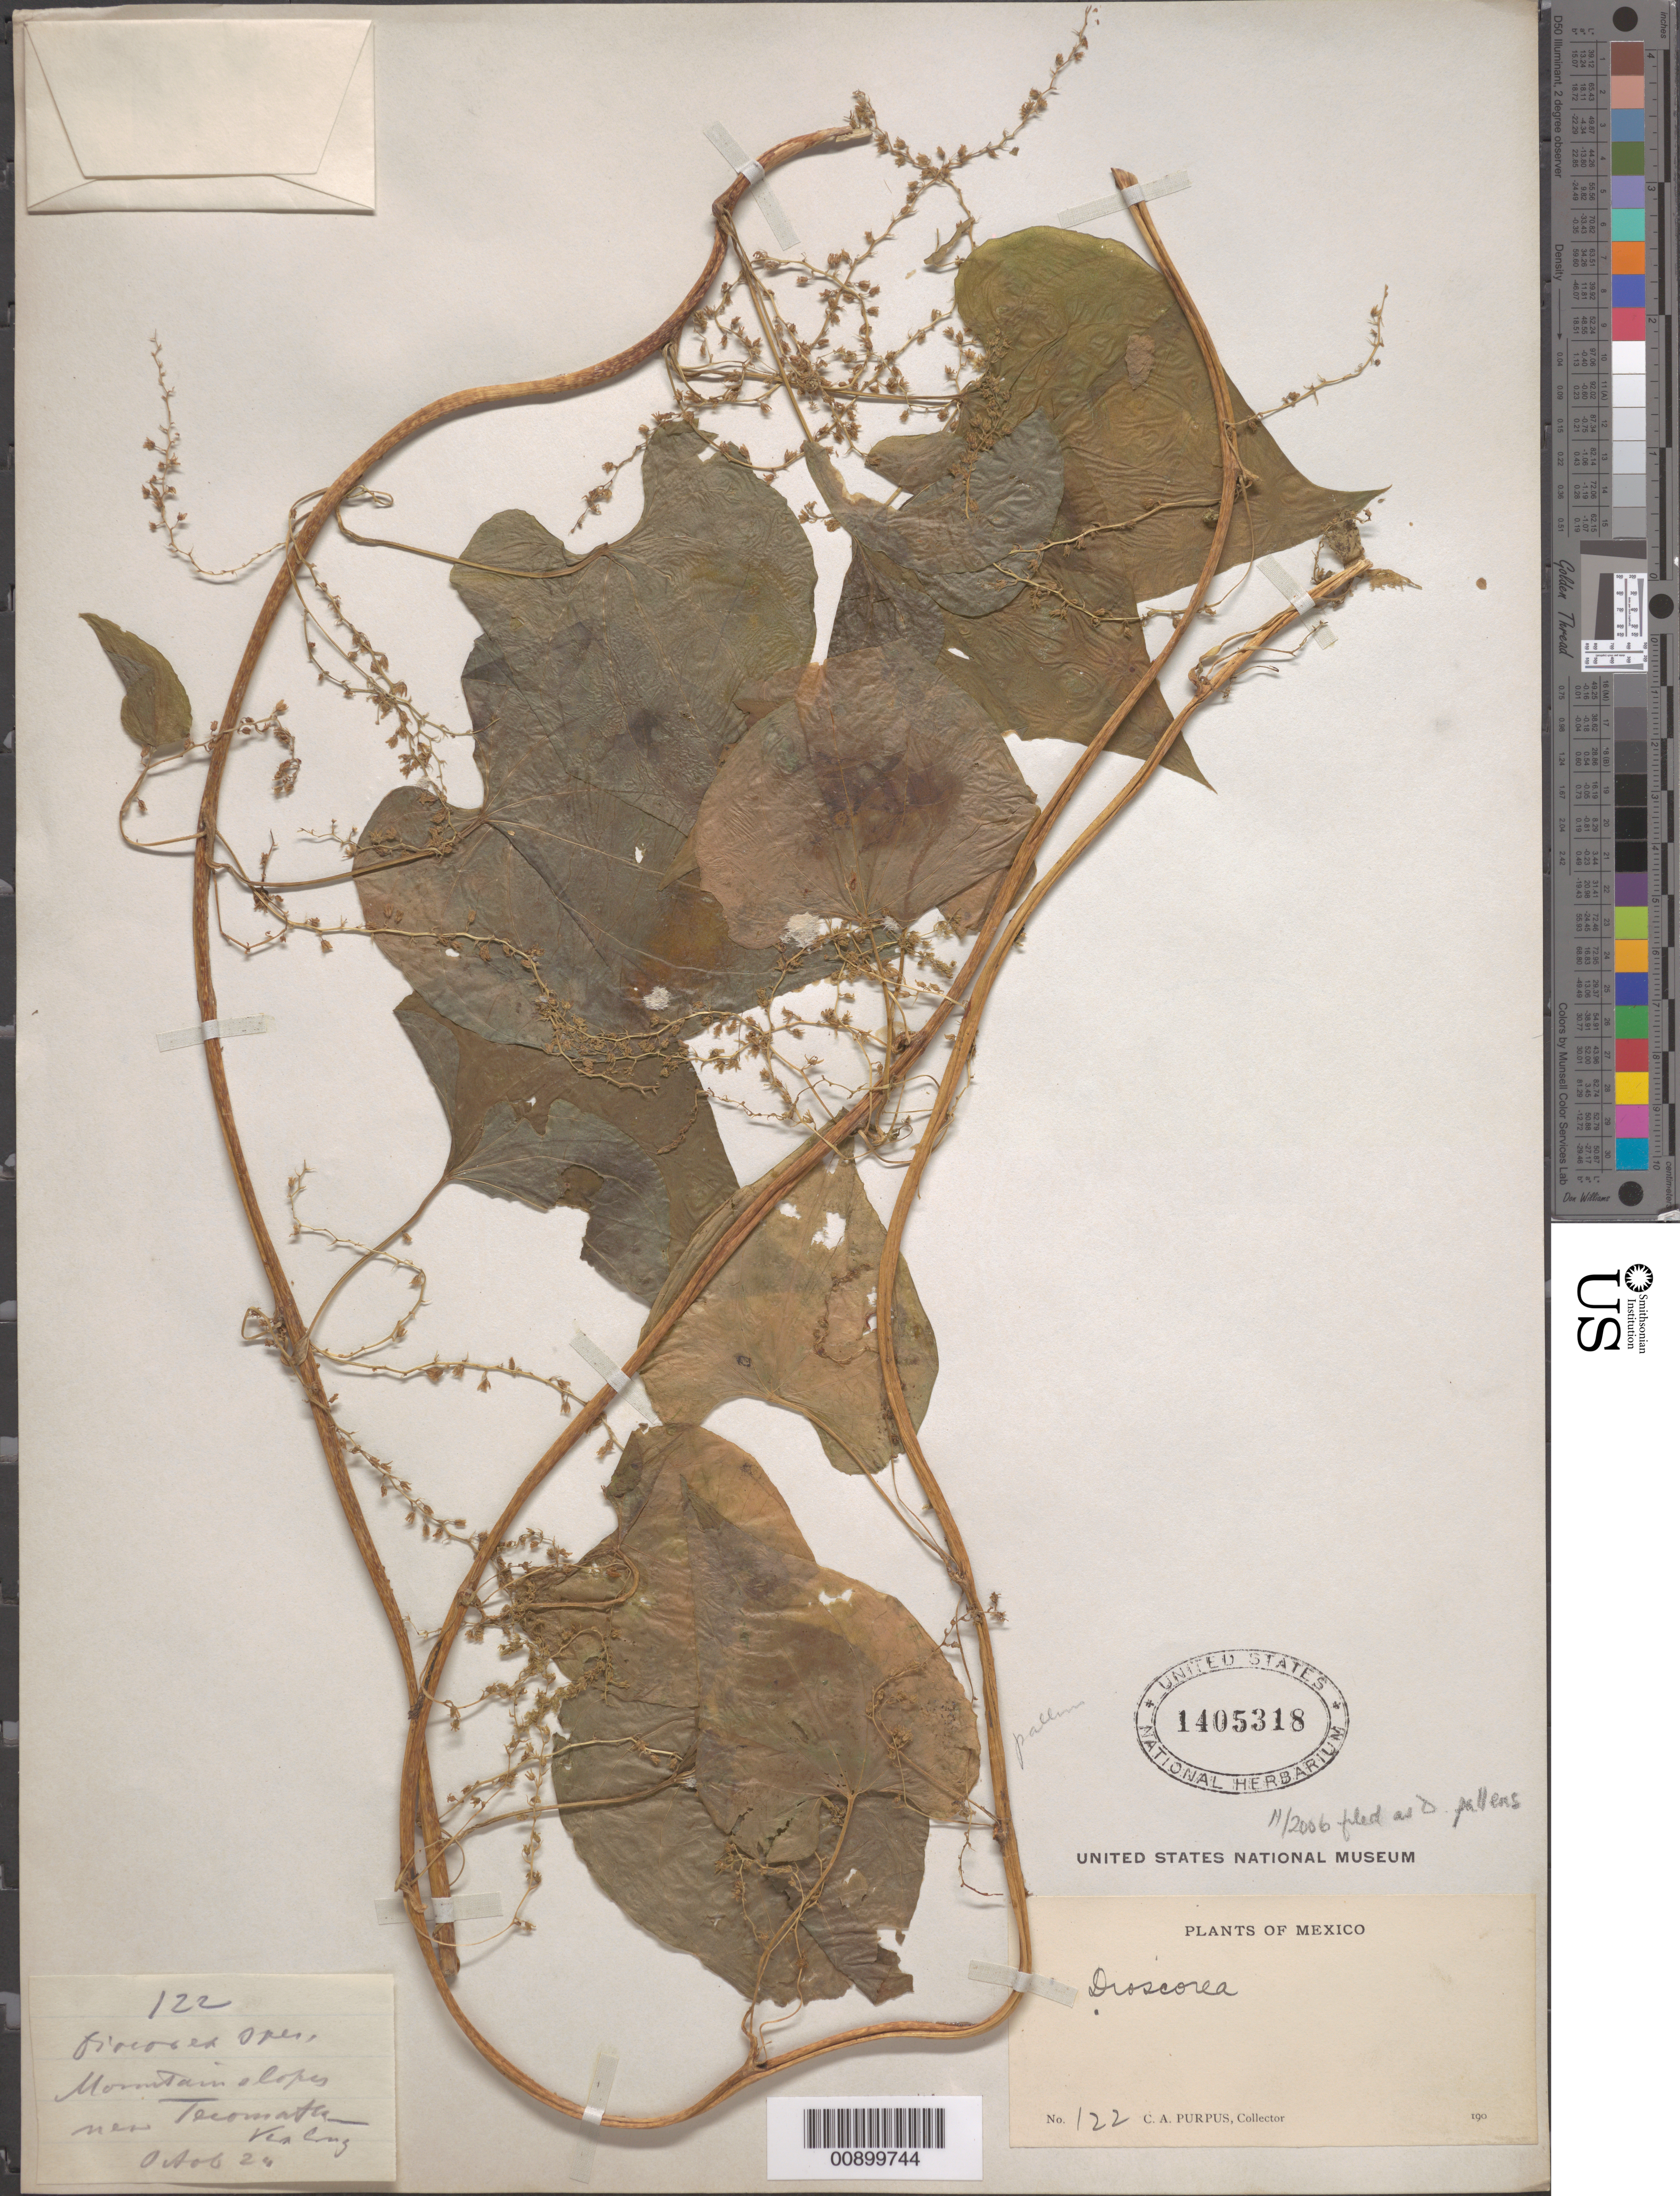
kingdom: Plantae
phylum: Tracheophyta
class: Liliopsida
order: Dioscoreales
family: Dioscoreaceae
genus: Dioscorea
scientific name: Dioscorea pallens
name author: Schltdl.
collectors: C. A. Purpus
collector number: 122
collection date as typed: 24 Oct 190-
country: Mexico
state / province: Veracruz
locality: Near Tecomatla, Veracruz.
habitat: Mountain slopes.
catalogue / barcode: US 1405318